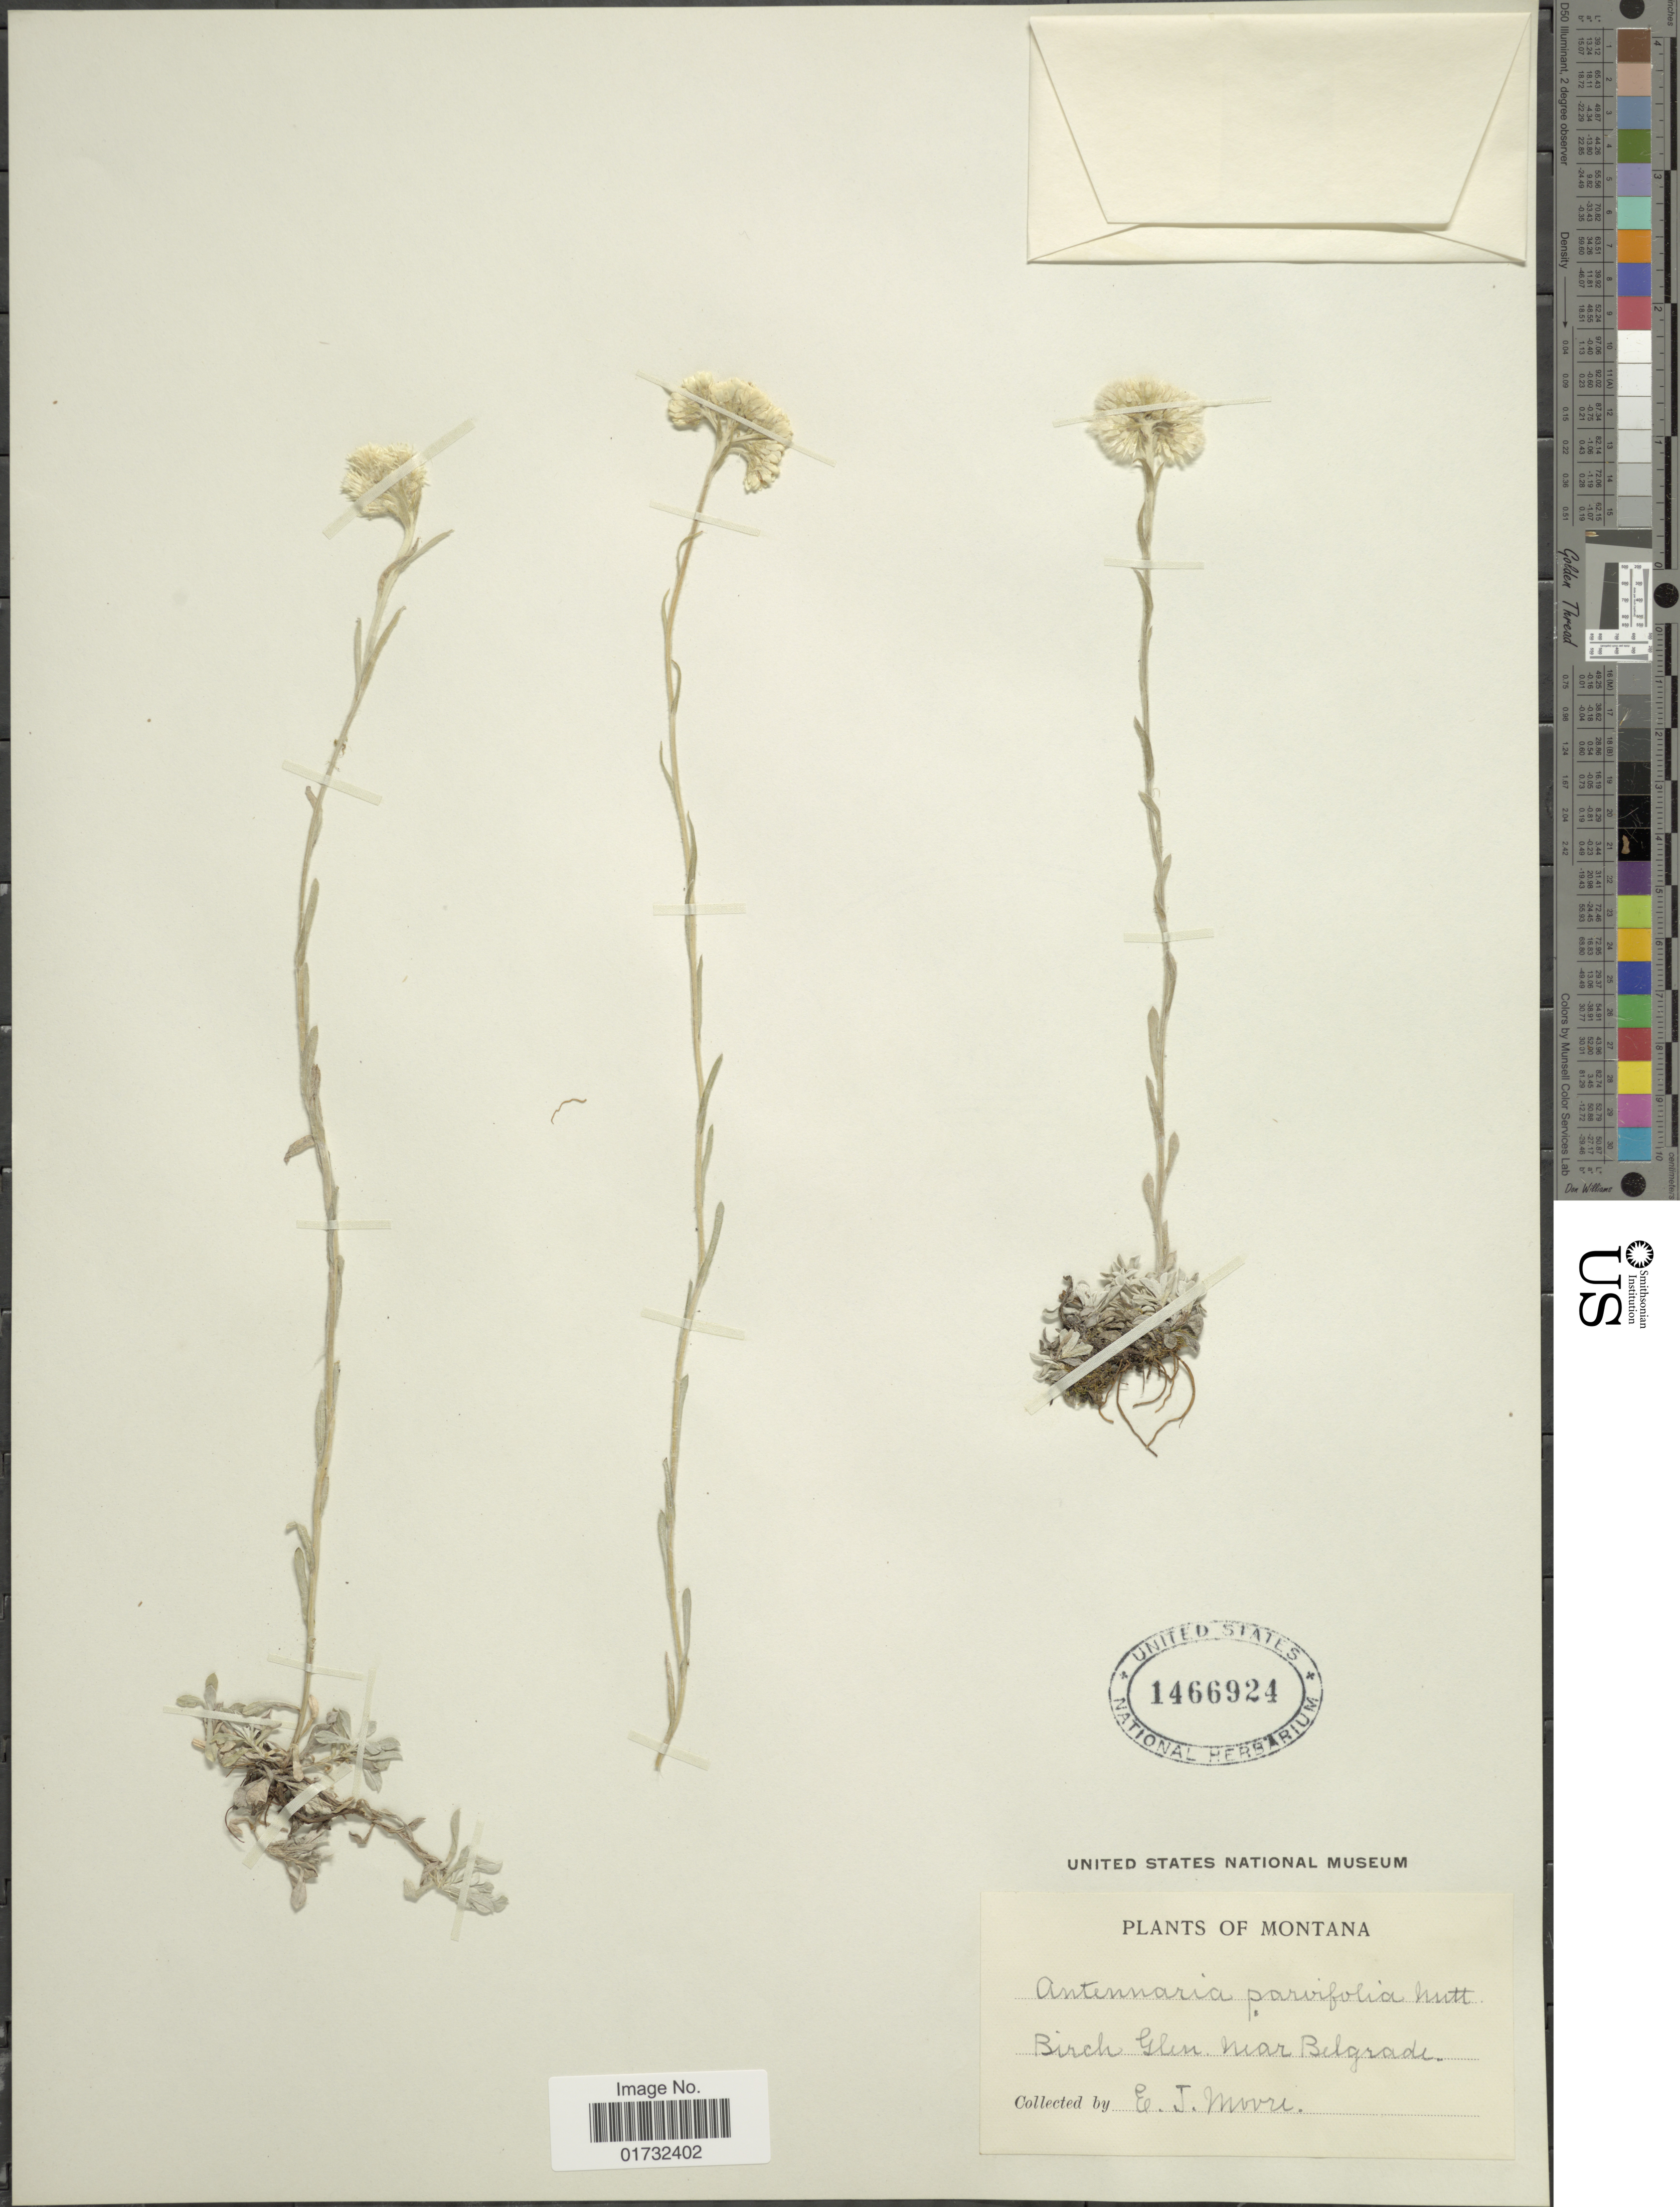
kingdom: Plantae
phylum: Tracheophyta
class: Magnoliopsida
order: Asterales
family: Asteraceae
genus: Antennaria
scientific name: Antennaria parvifolia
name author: Nutt.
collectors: E. Moore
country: United States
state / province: Montana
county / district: Gallatin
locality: Birch Glen. near Belgrade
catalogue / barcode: US 1466924